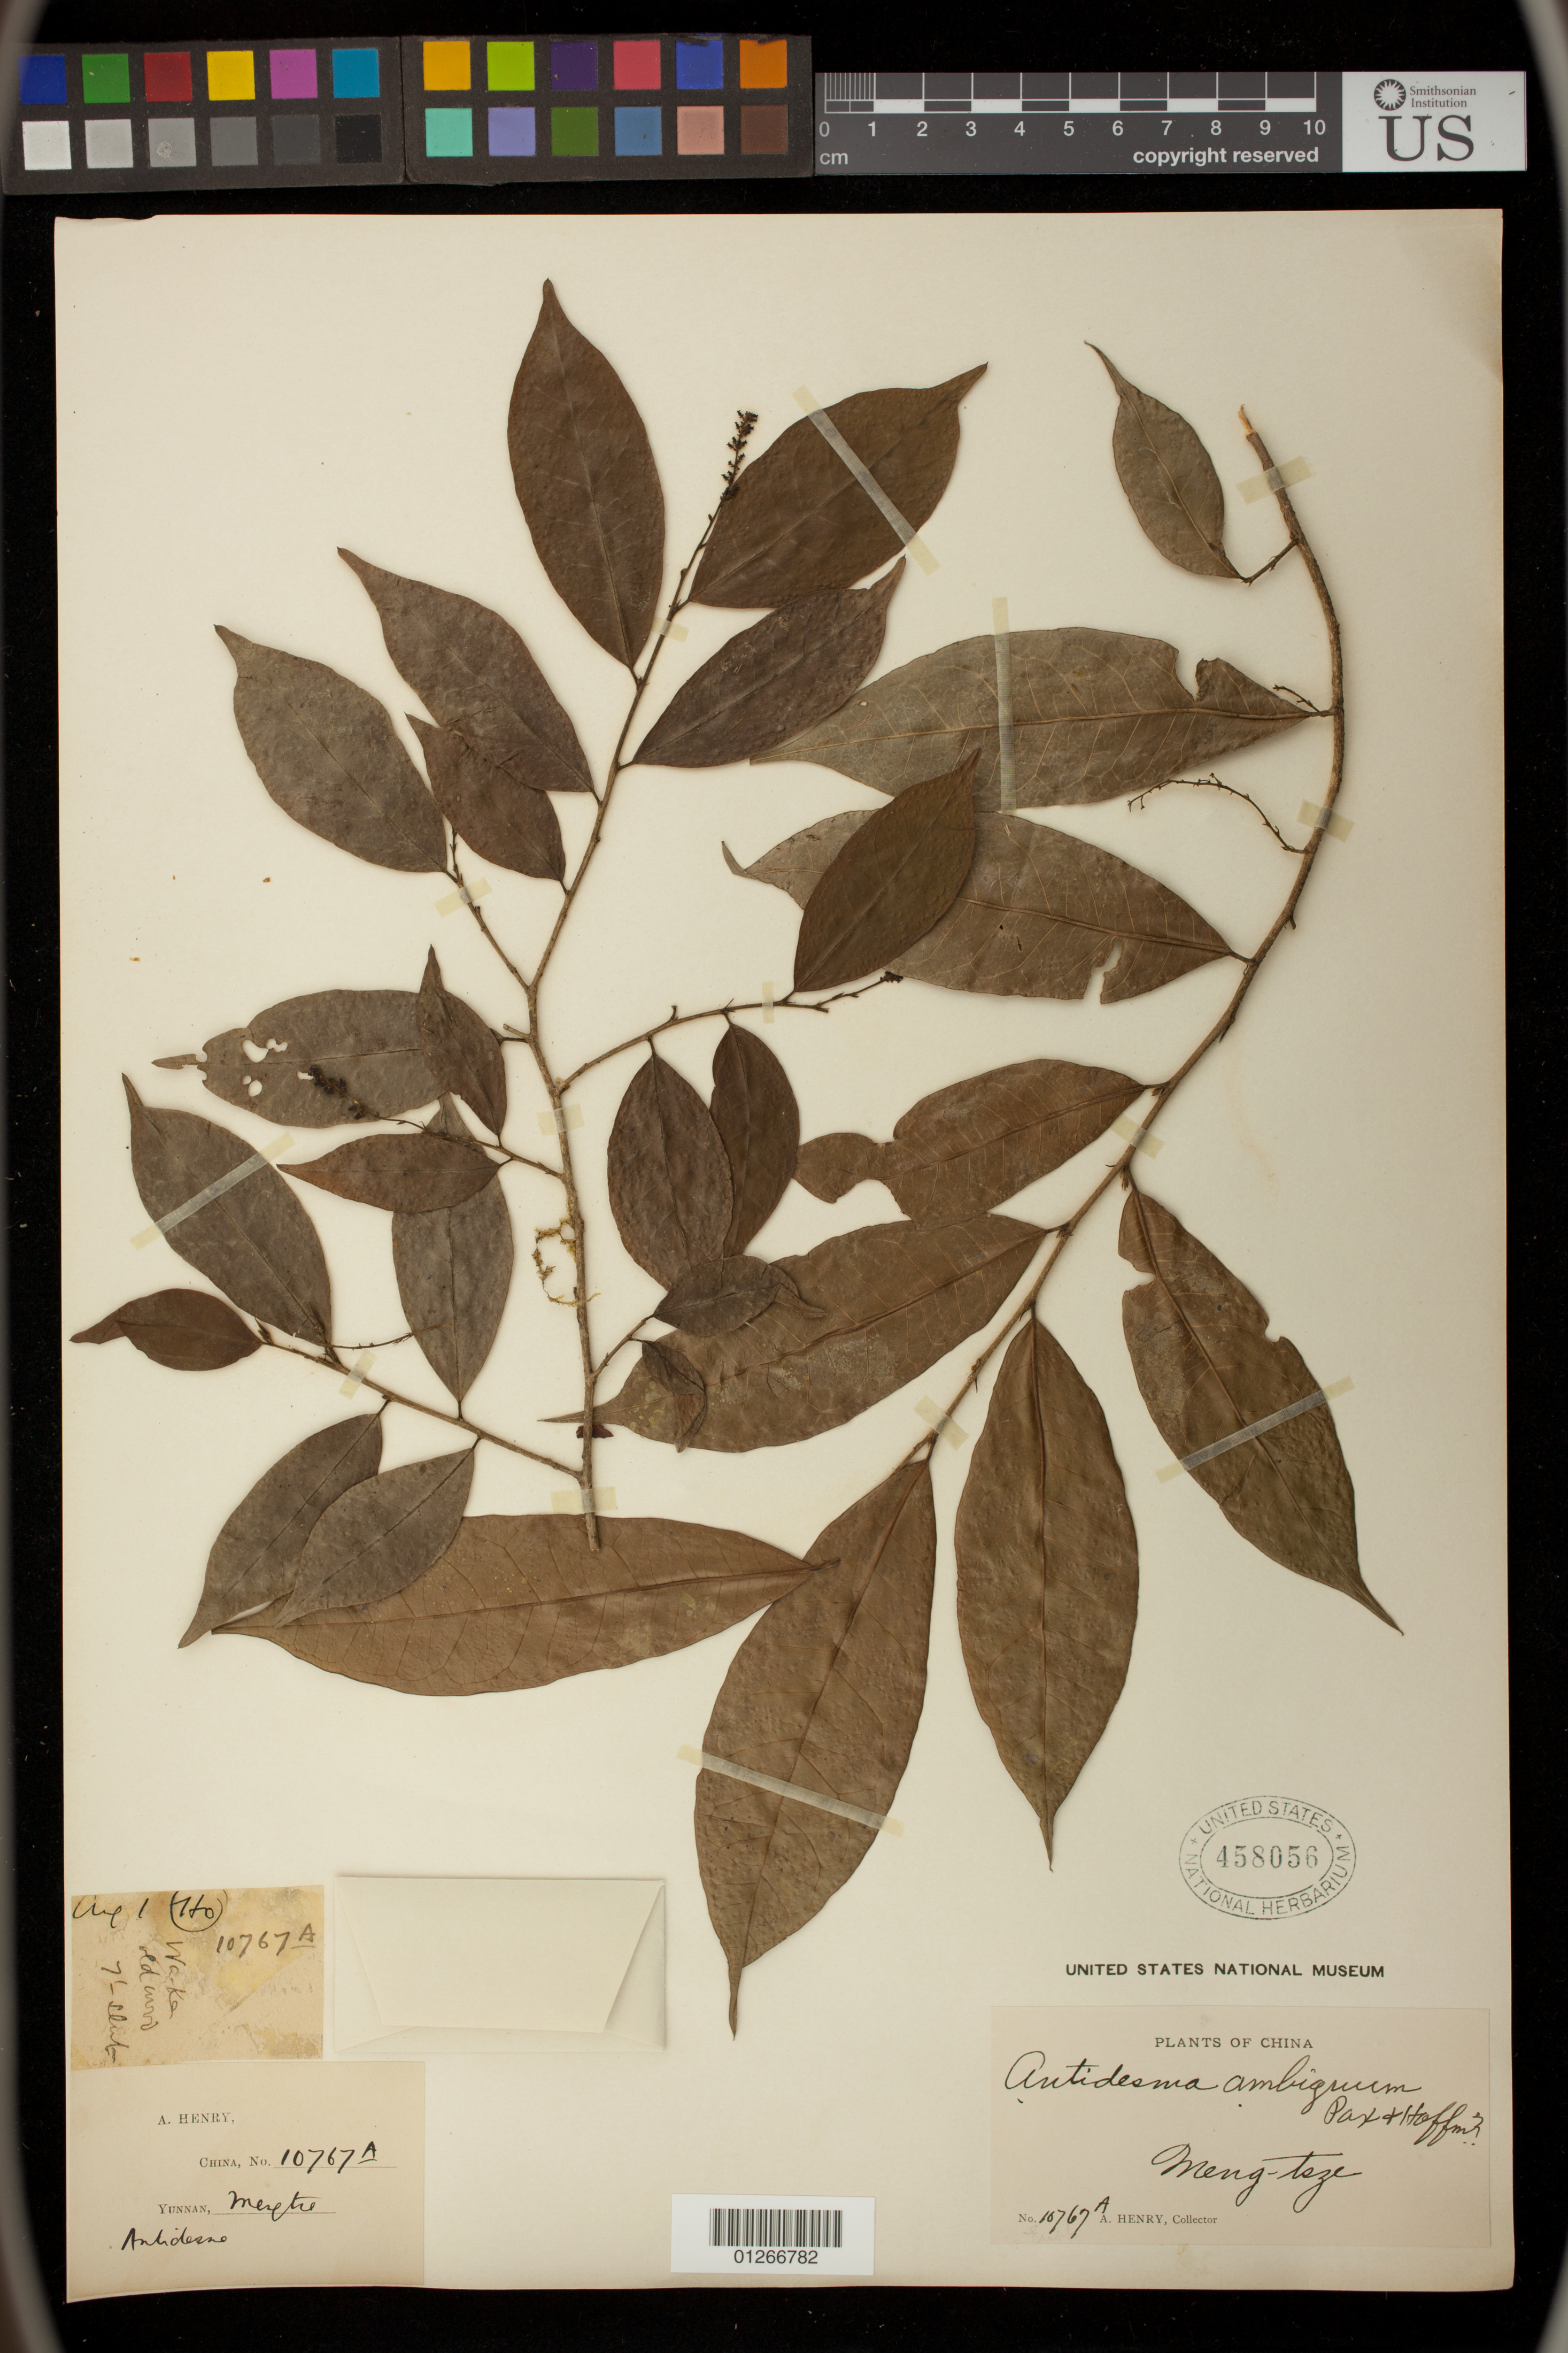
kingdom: Plantae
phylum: Tracheophyta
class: Magnoliopsida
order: Malpighiales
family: Phyllanthaceae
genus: Antidesma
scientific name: Antidesma ambiguum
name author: Pax & K. Hoffm.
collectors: A. Henry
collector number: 10767 A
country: China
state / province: Yunnan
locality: Meng-teze.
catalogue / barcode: US 458056